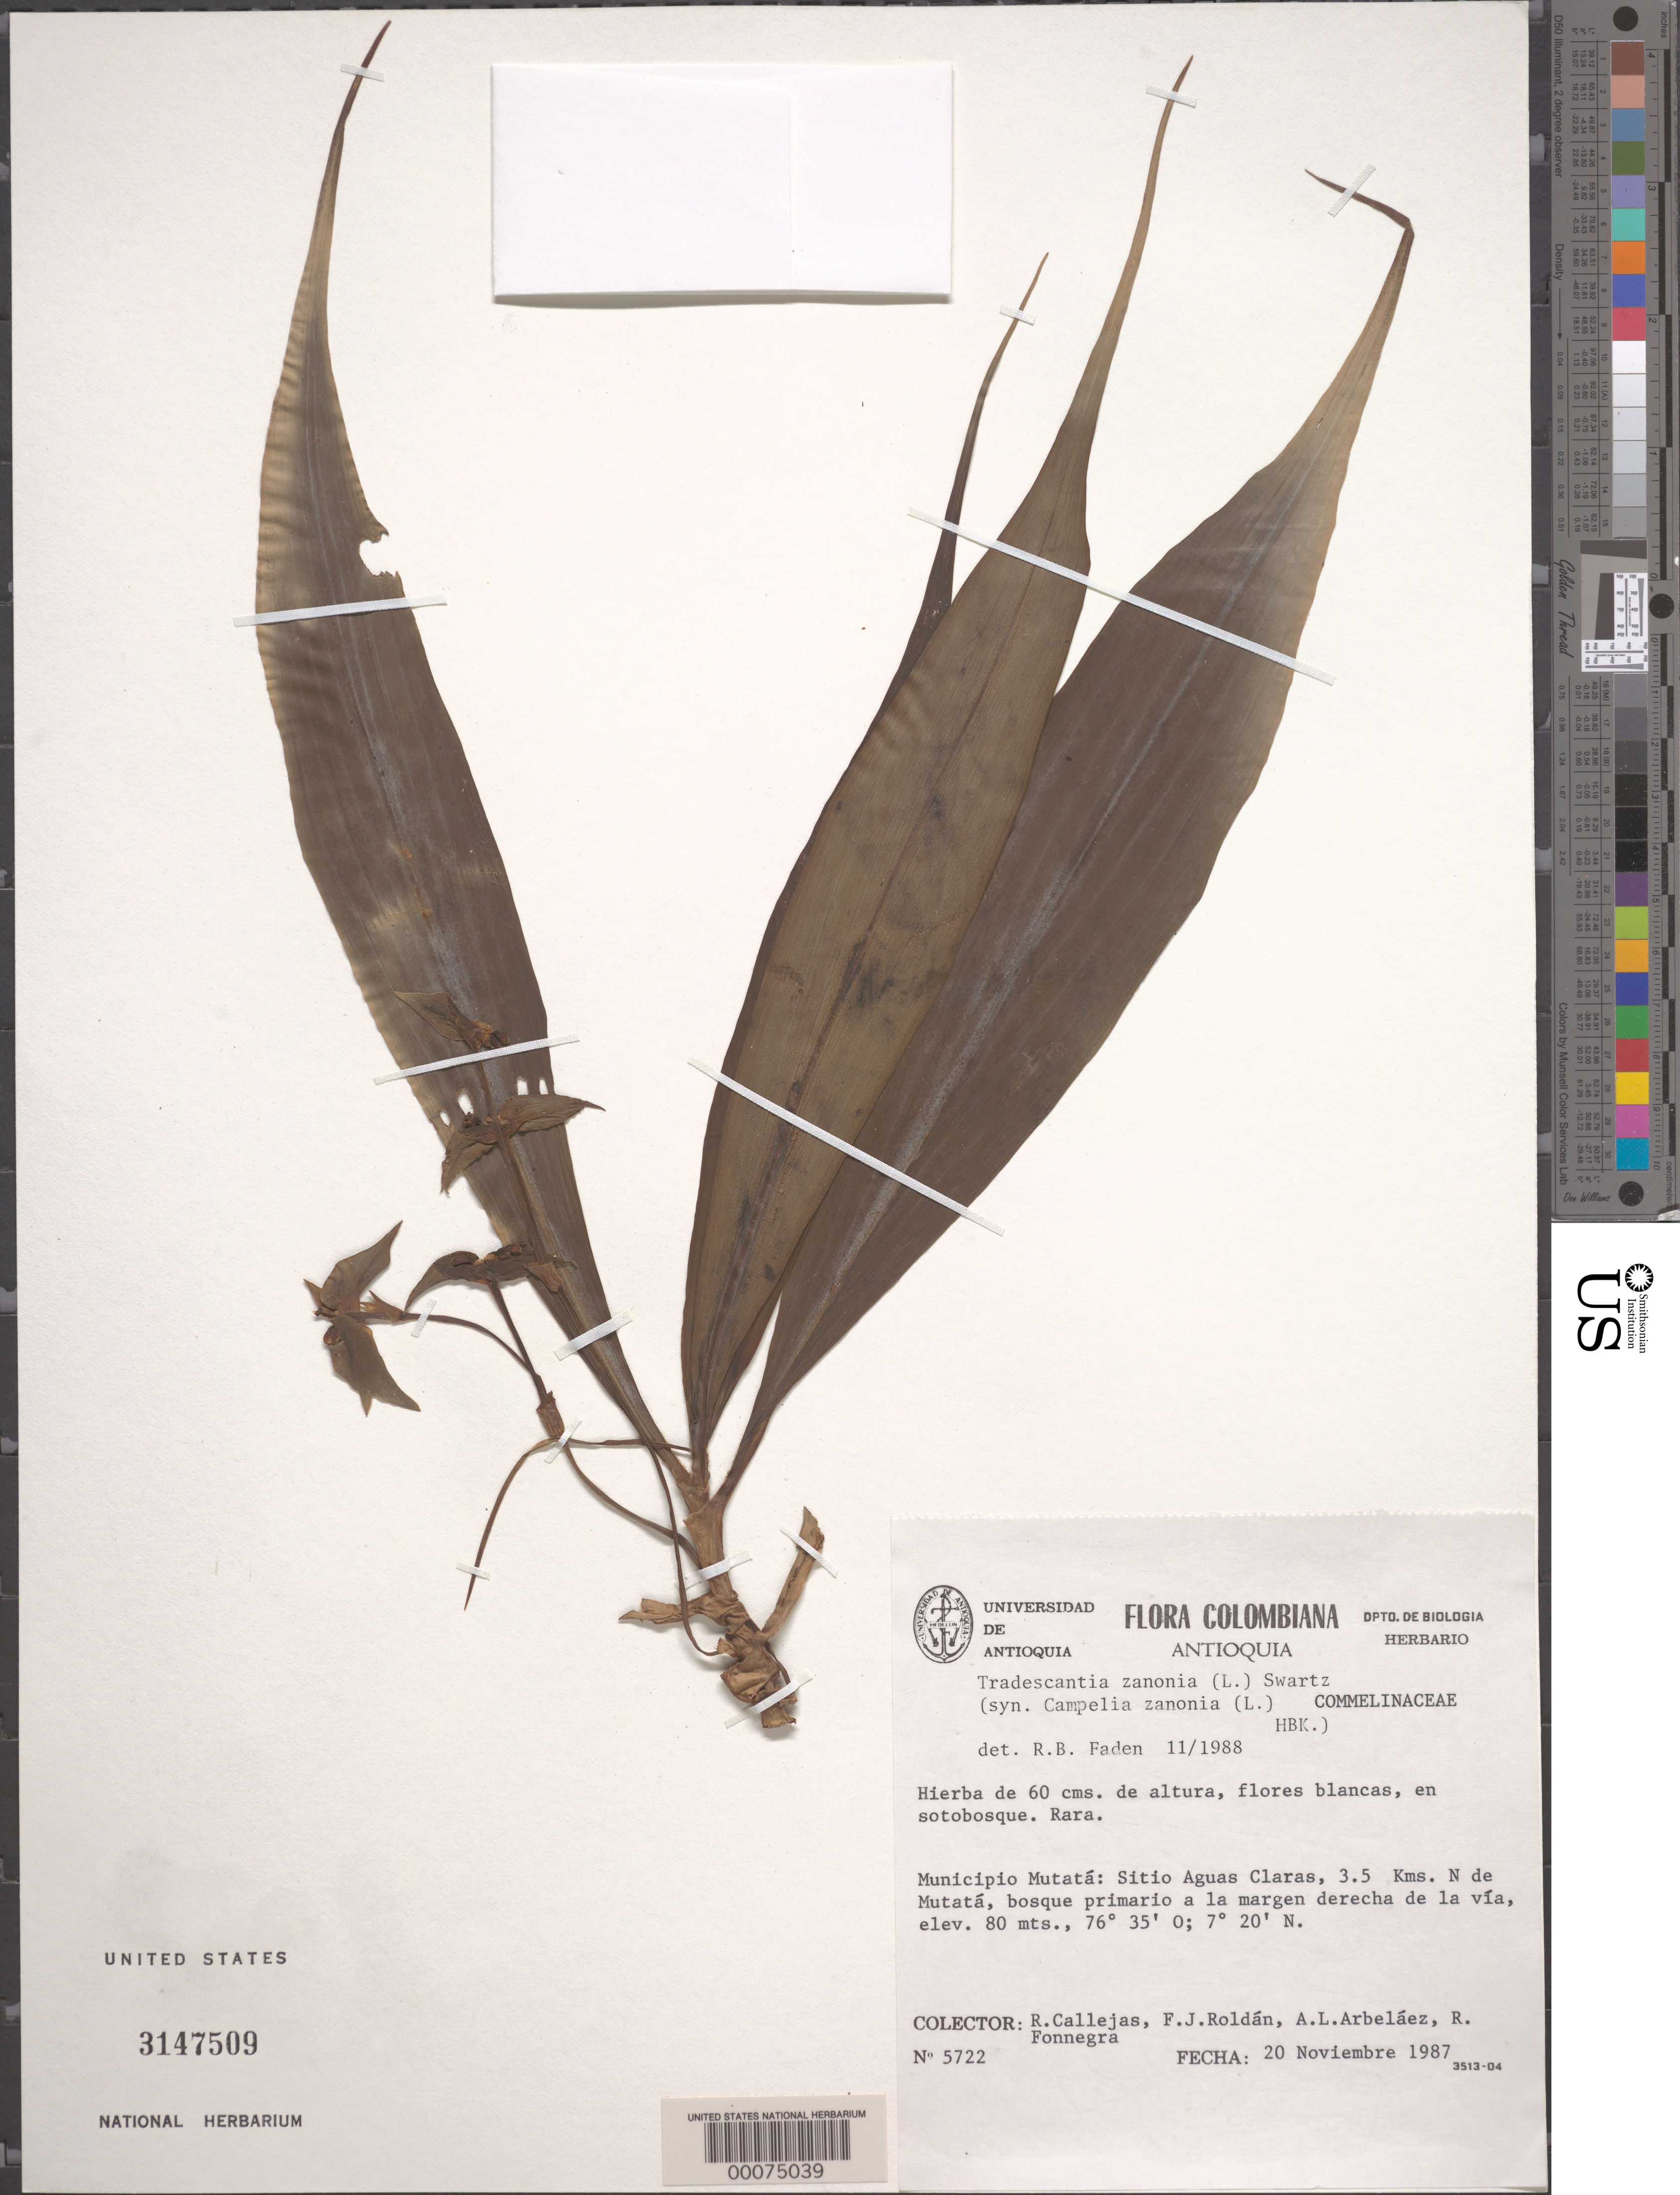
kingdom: Plantae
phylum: Tracheophyta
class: Liliopsida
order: Commelinales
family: Commelinaceae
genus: Tradescantia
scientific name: Tradescantia zanonia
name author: (L.) Sw.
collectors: R. Callejas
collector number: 5722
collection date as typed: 20 Nov 1987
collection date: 1987-11-20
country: Colombia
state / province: Antioquia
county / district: Mutatá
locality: Sitio Aguas Claras, 3.5 km N of Mutata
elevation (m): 80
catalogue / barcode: US 3147509